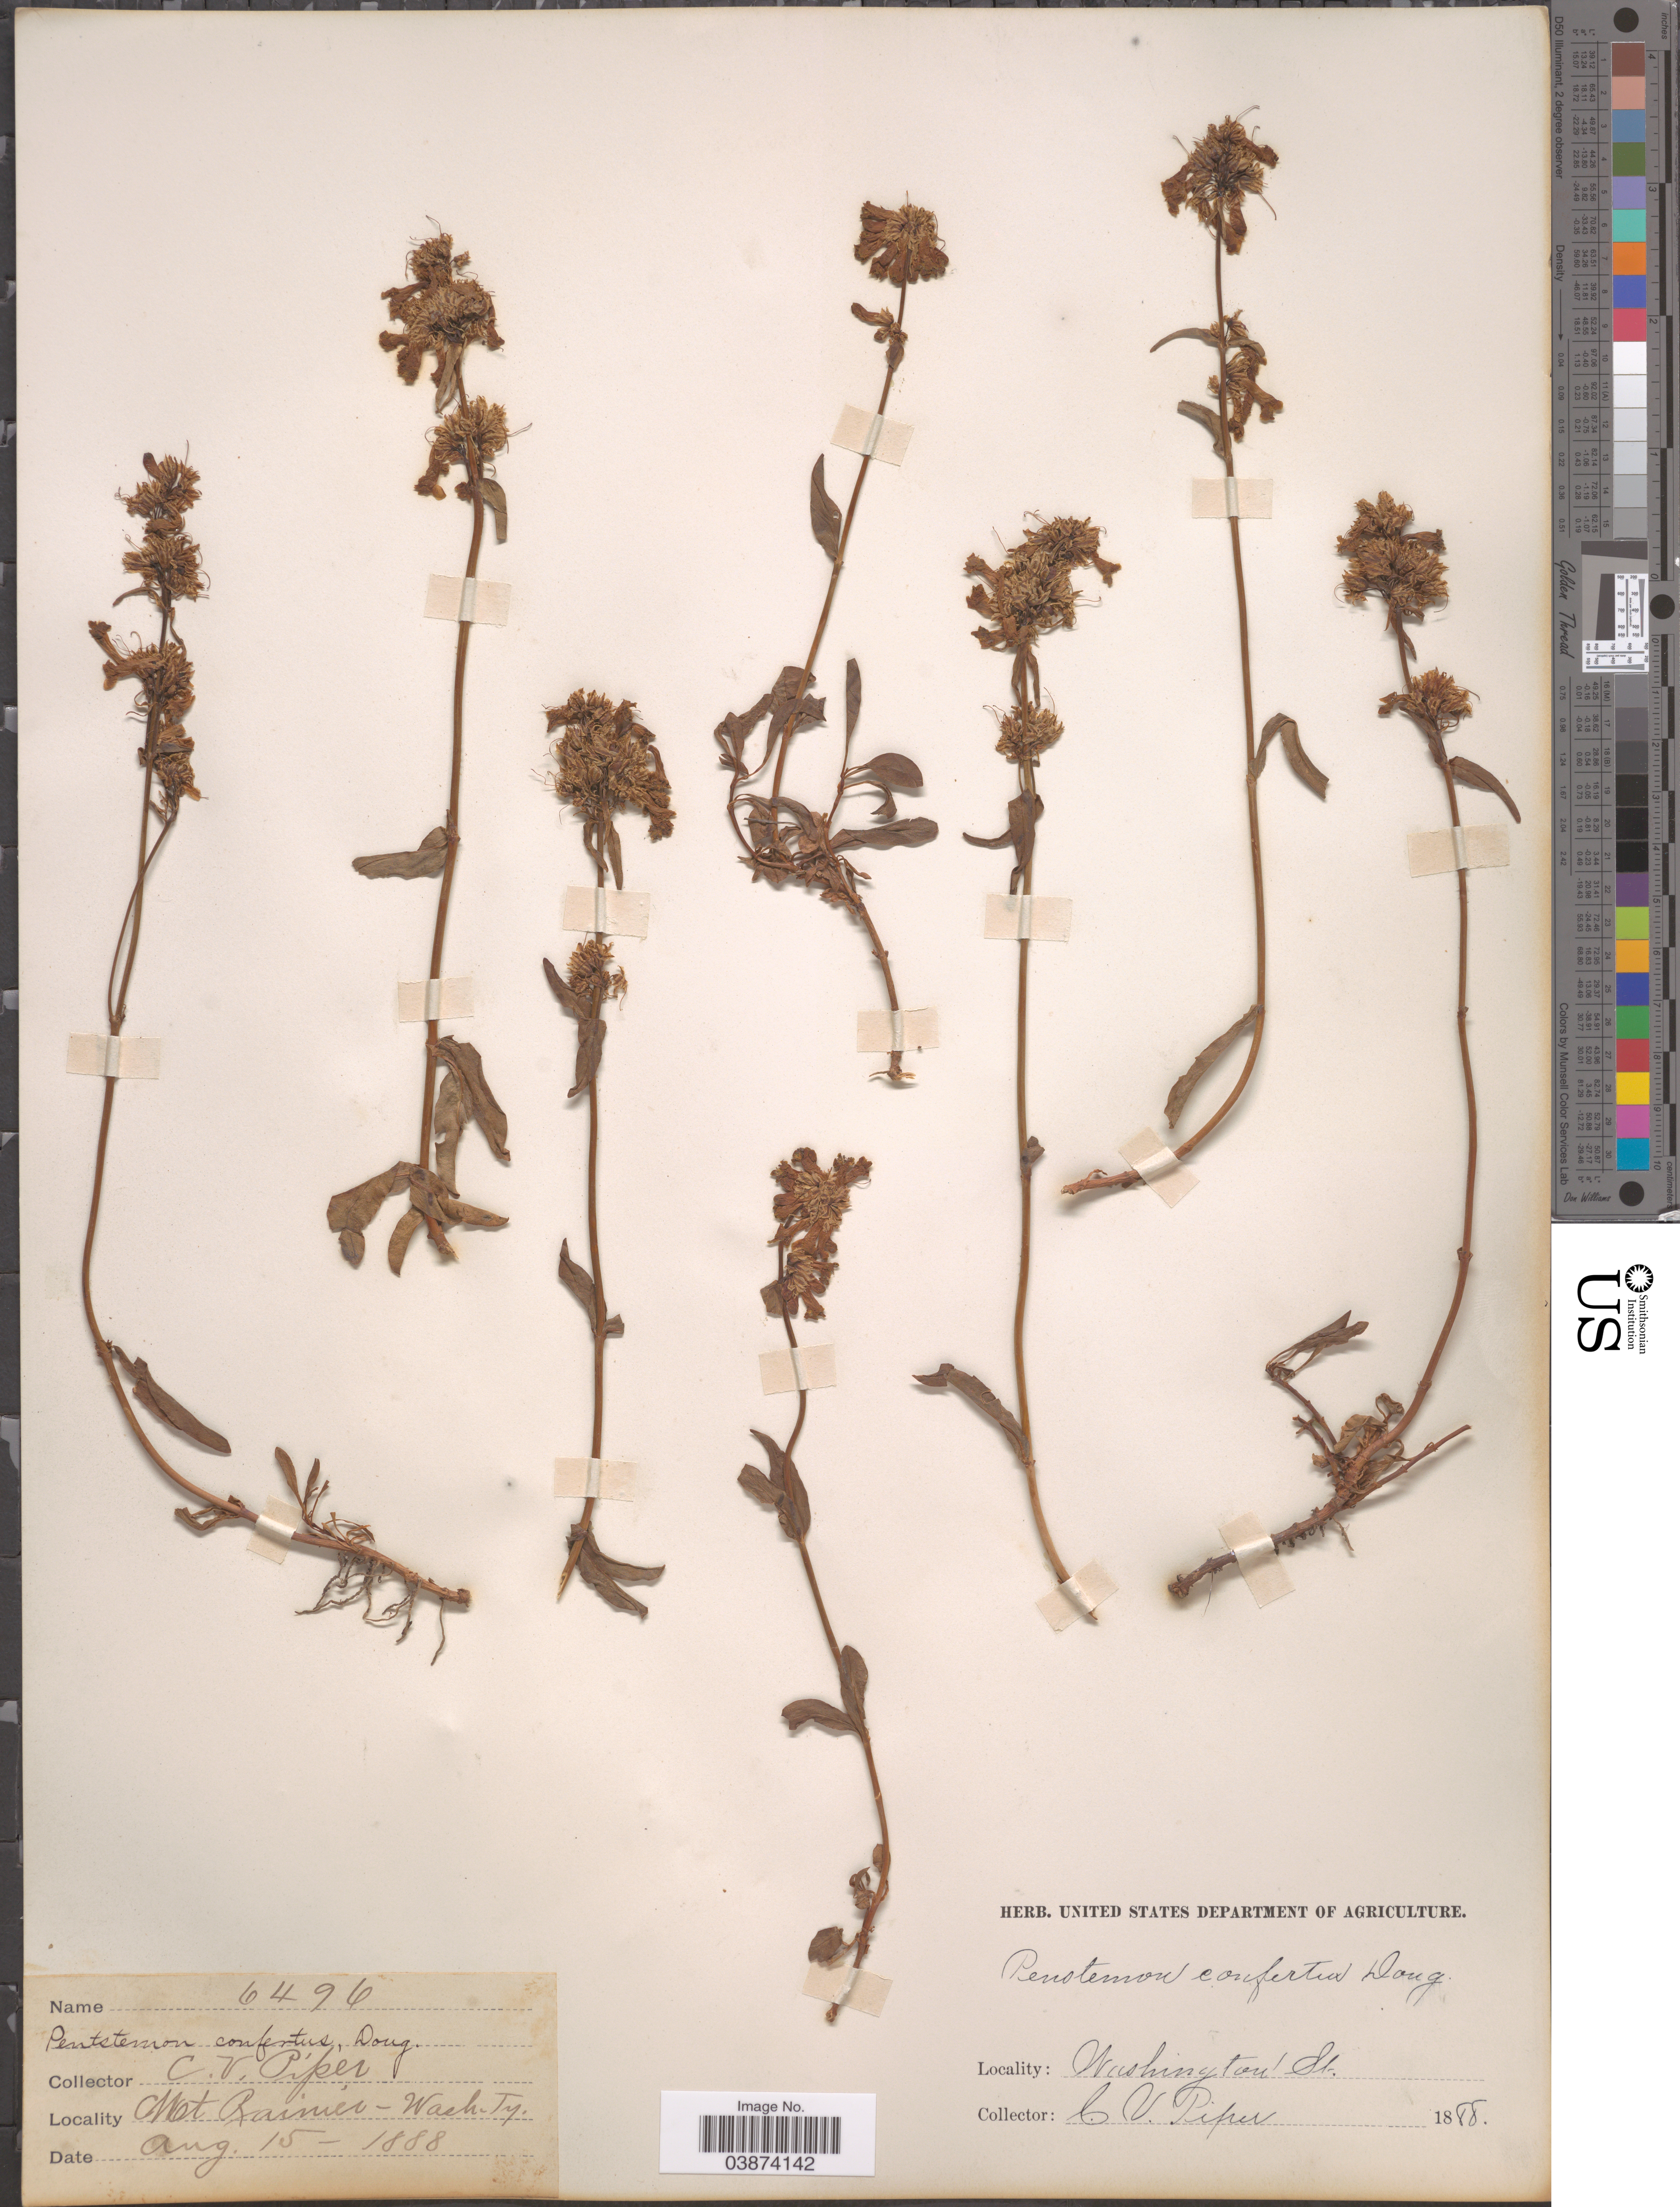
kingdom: Plantae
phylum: Tracheophyta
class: Magnoliopsida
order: Lamiales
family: Plantaginaceae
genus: Penstemon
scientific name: Penstemon confertus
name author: Douglas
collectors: C. V. Piper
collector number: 6496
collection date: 1888-08-15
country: United States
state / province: Washington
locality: Mt. Rainier.